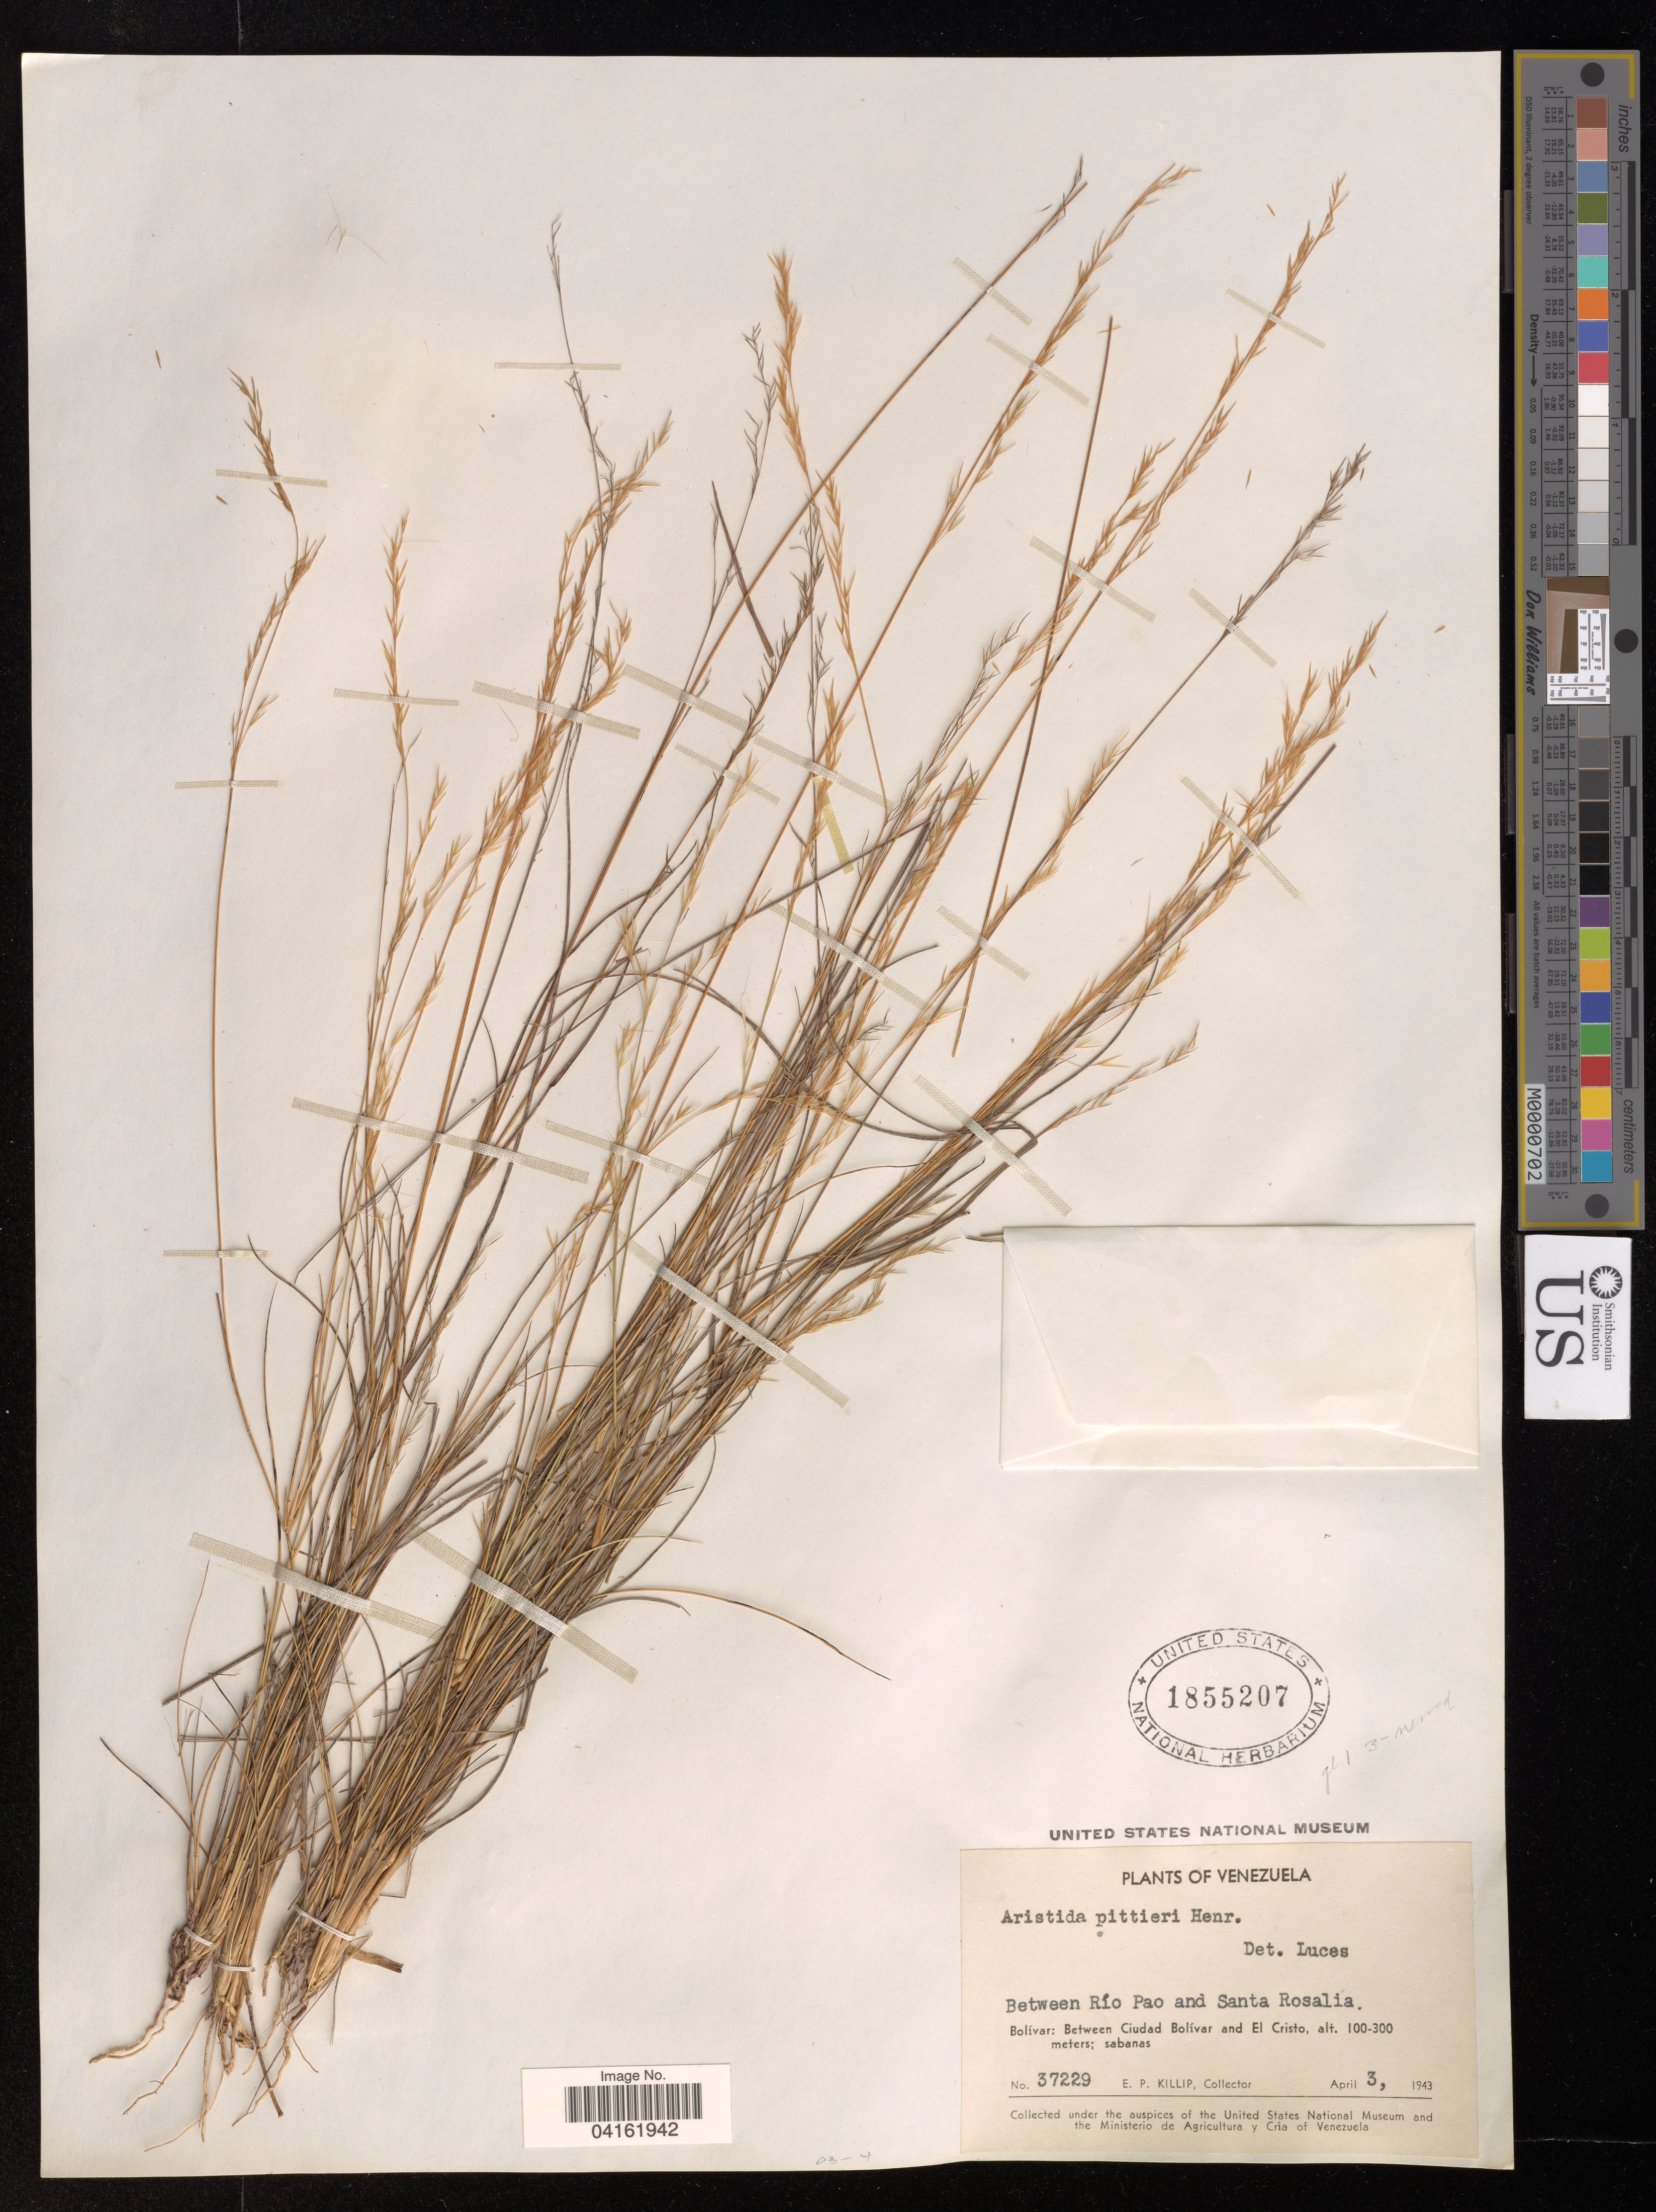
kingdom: Plantae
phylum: Tracheophyta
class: Liliopsida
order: Poales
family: Poaceae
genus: Aristida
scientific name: Aristida pittieri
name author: Henr.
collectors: E. P. Killip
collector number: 37229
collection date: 1943-04-03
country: Venezuela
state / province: Bolivar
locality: Between Río Pao and Santa Rosalia. Between Ciudad Bolívar and El Cristo.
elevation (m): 100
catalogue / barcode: US 1855207